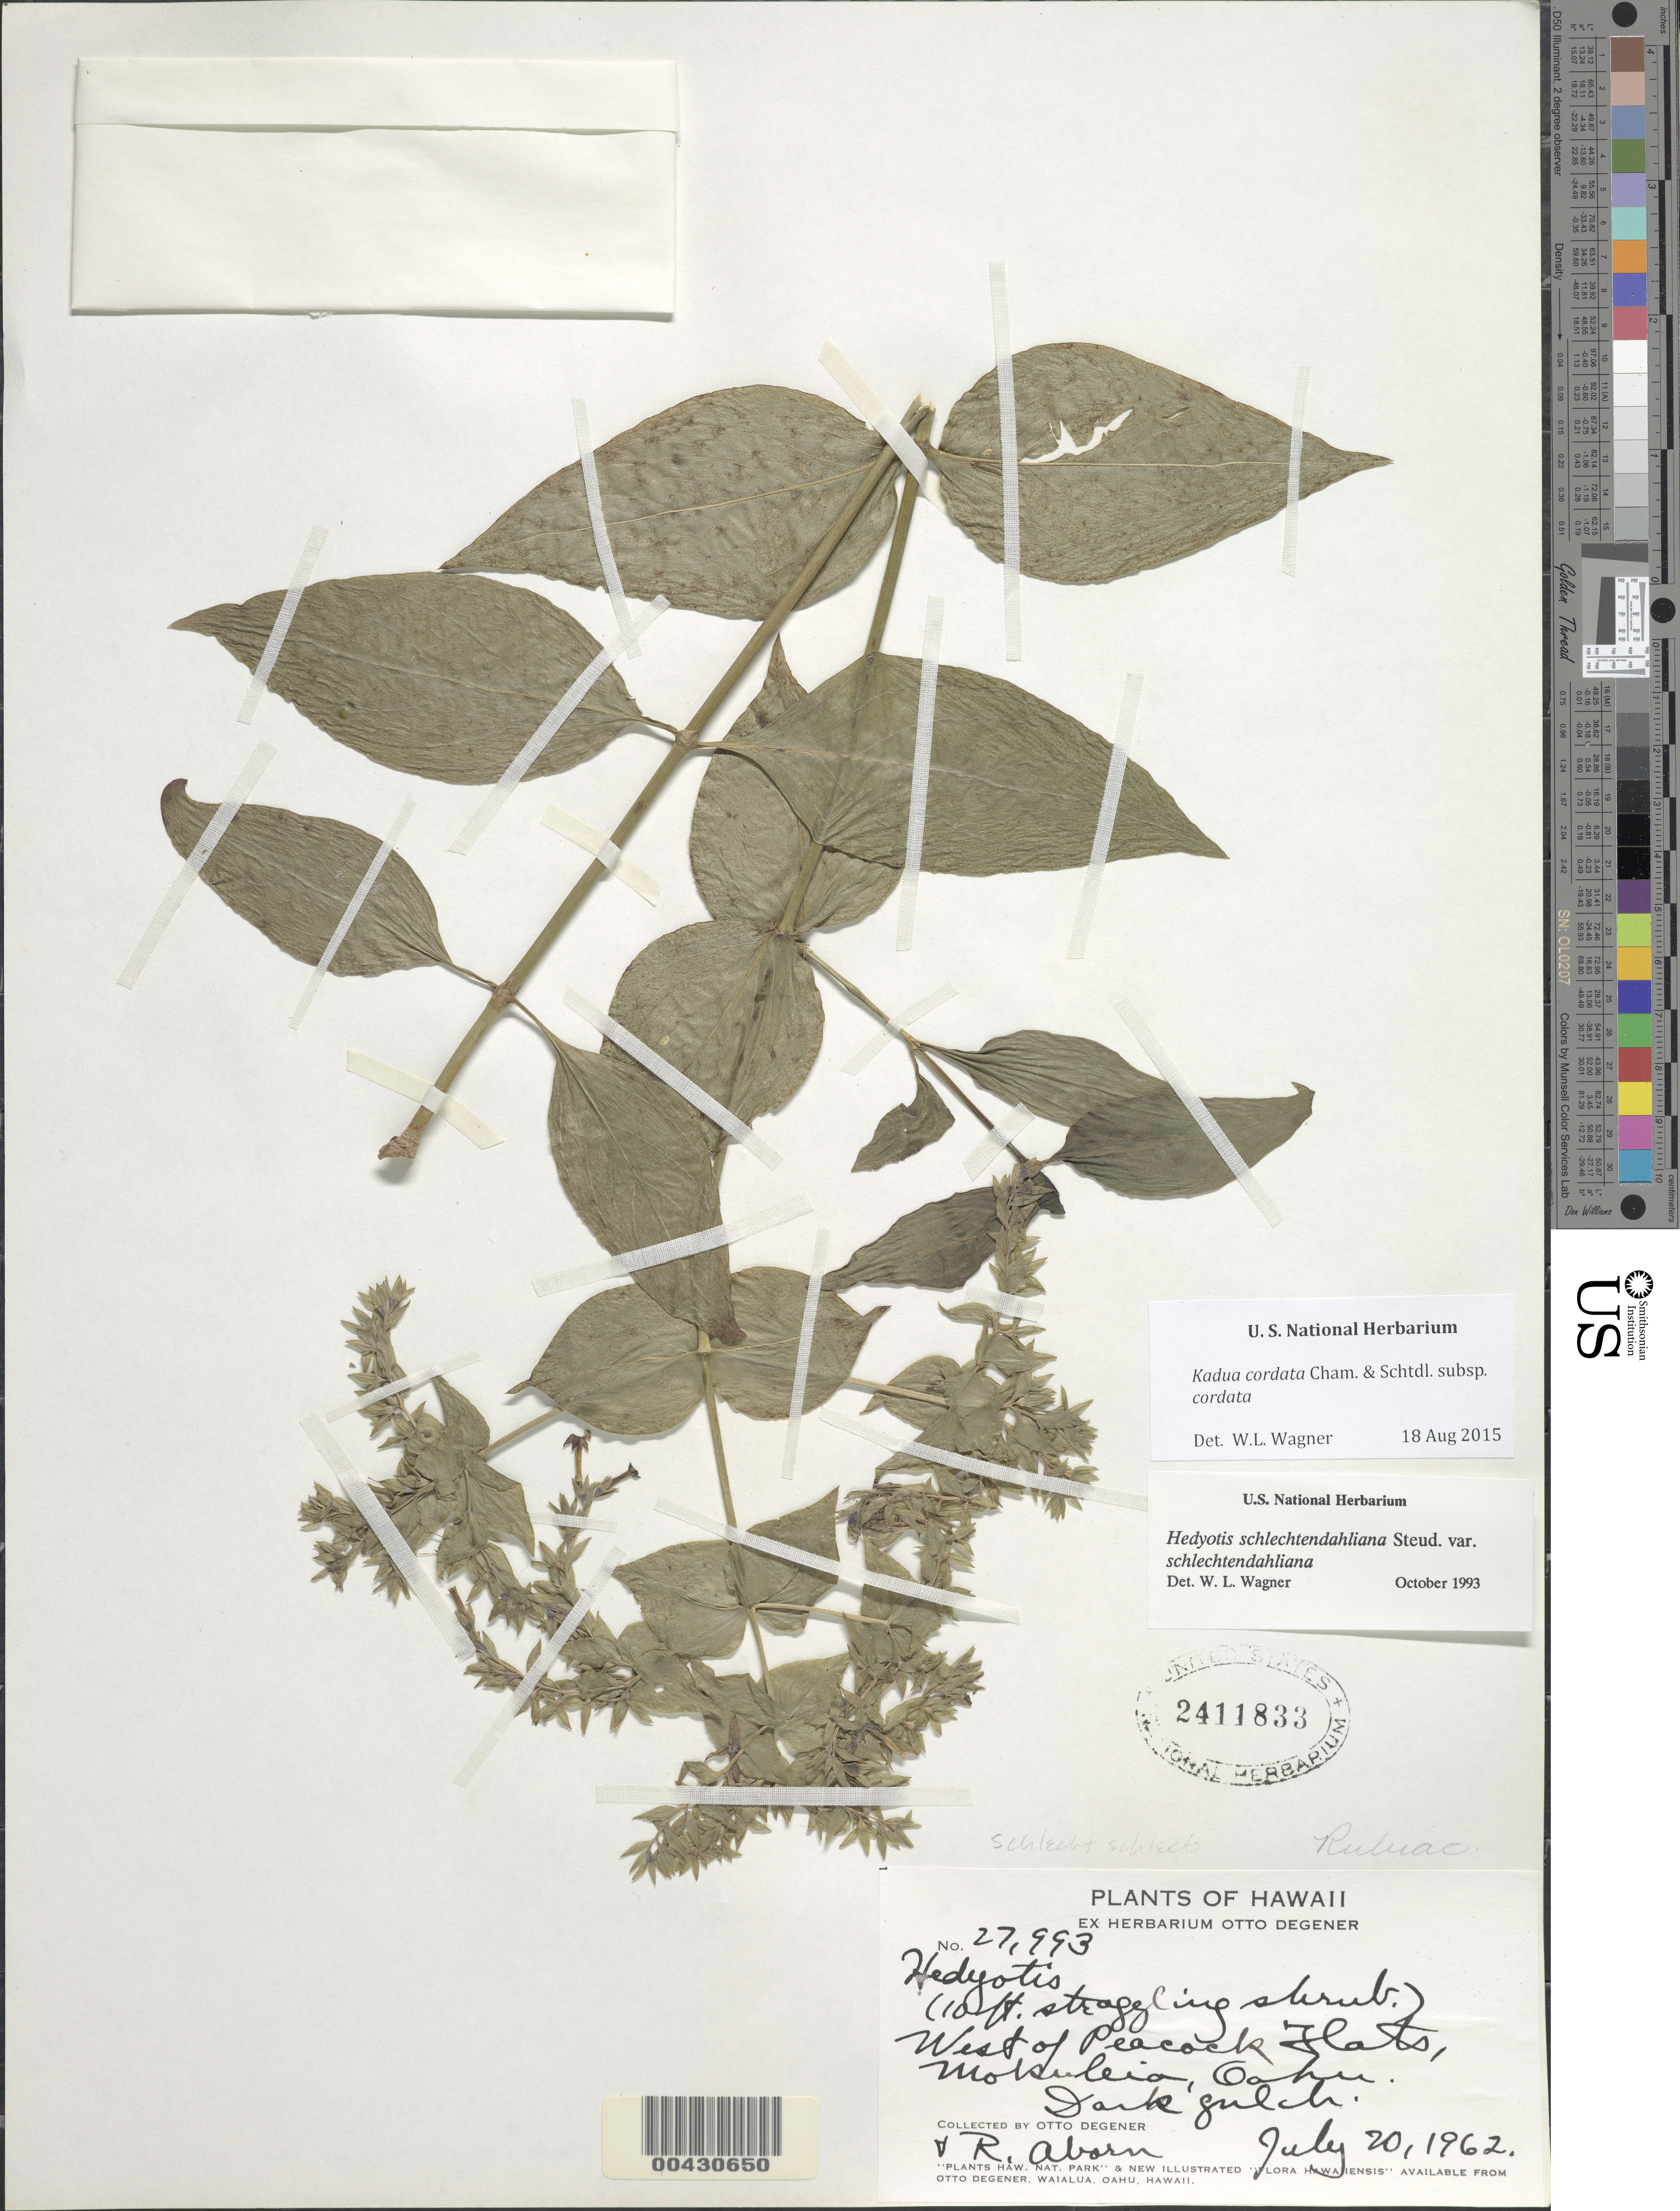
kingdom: Plantae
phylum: Tracheophyta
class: Magnoliopsida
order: Gentianales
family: Rubiaceae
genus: Kadua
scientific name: Kadua cordata subsp. cordata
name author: Cham. & Schltdl.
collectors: O. Degener & R. G. Aborn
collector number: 27993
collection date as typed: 20 Jul 1962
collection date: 1962-07-20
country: United States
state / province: Hawaii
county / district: Honolulu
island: Oahu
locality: West of Peacock Flats, Mokuleia.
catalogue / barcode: US 2411833